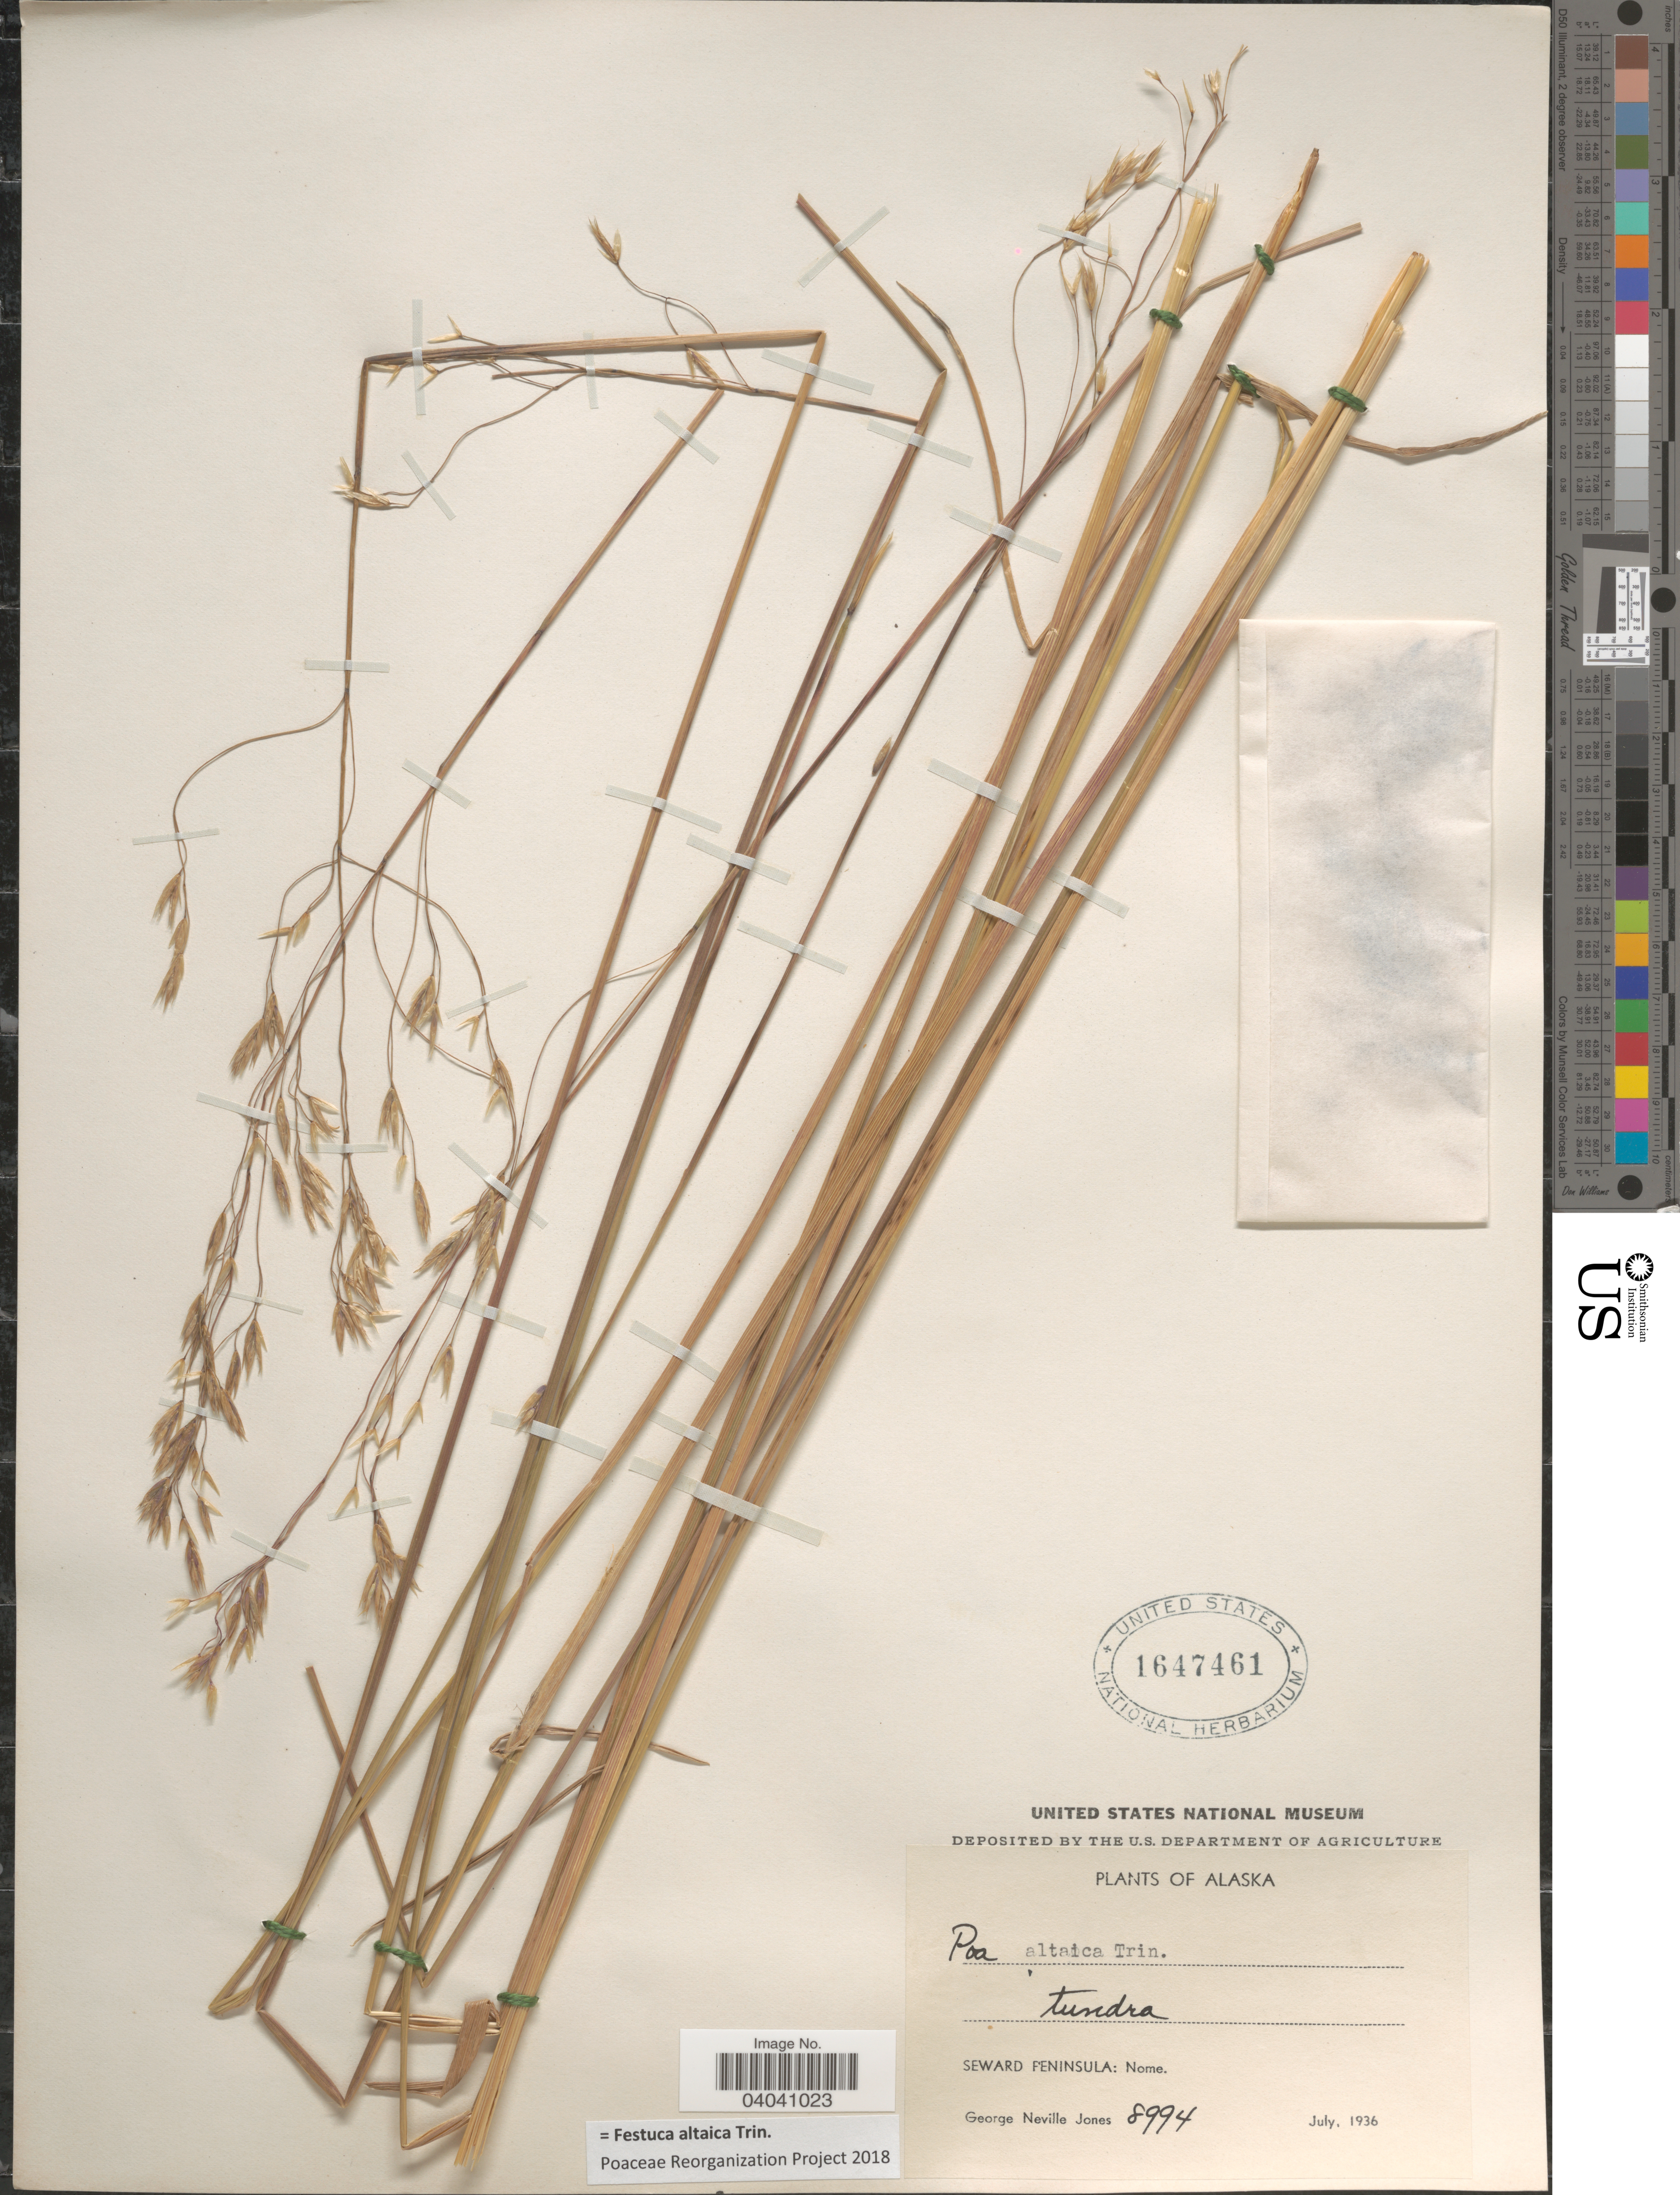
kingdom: Plantae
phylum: Tracheophyta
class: Liliopsida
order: Poales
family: Poaceae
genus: Festuca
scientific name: Festuca altaica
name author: Trin.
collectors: G. N. Jones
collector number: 8994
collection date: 1936-07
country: United States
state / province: Alaska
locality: Seward Peninsula: Nome.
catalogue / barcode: US 1647461